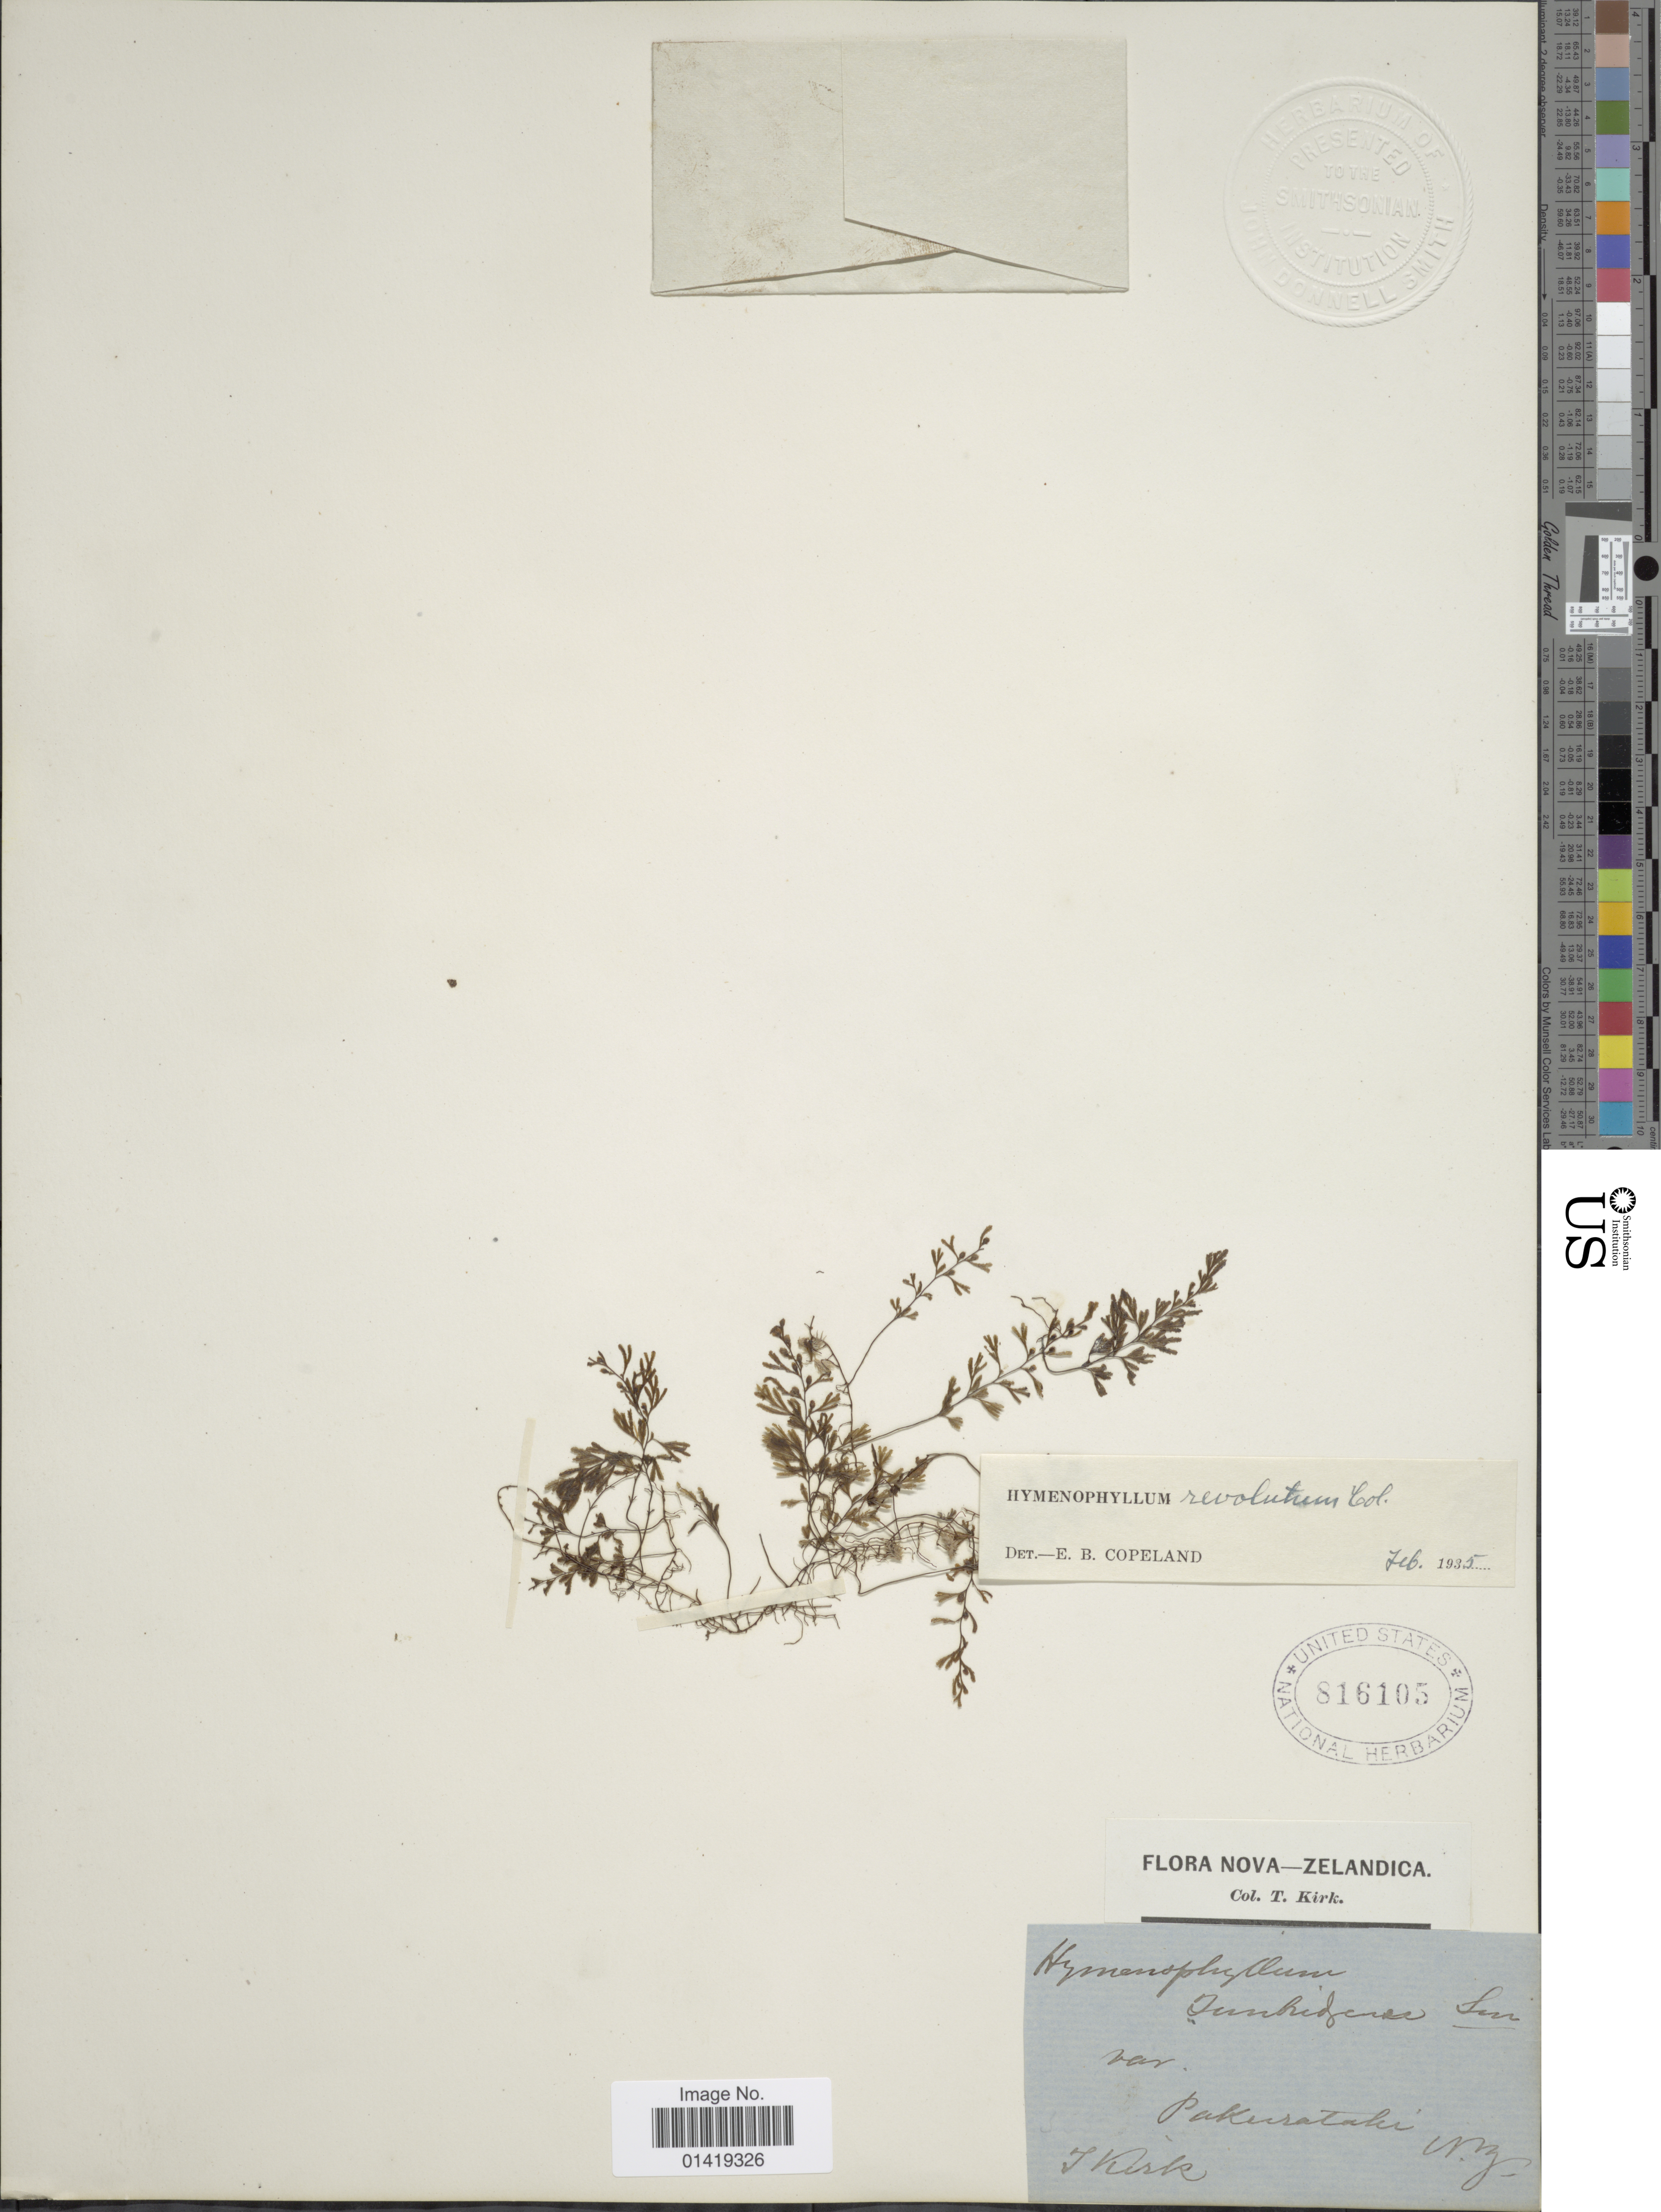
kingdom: Plantae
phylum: Tracheophyta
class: Polypodiopsida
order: Hymenophyllales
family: Hymenophyllaceae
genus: Hymenophyllum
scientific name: Hymenophyllum revolutum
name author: Colenso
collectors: T. Kirk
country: New Zealand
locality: Pakurataki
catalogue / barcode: US 816105